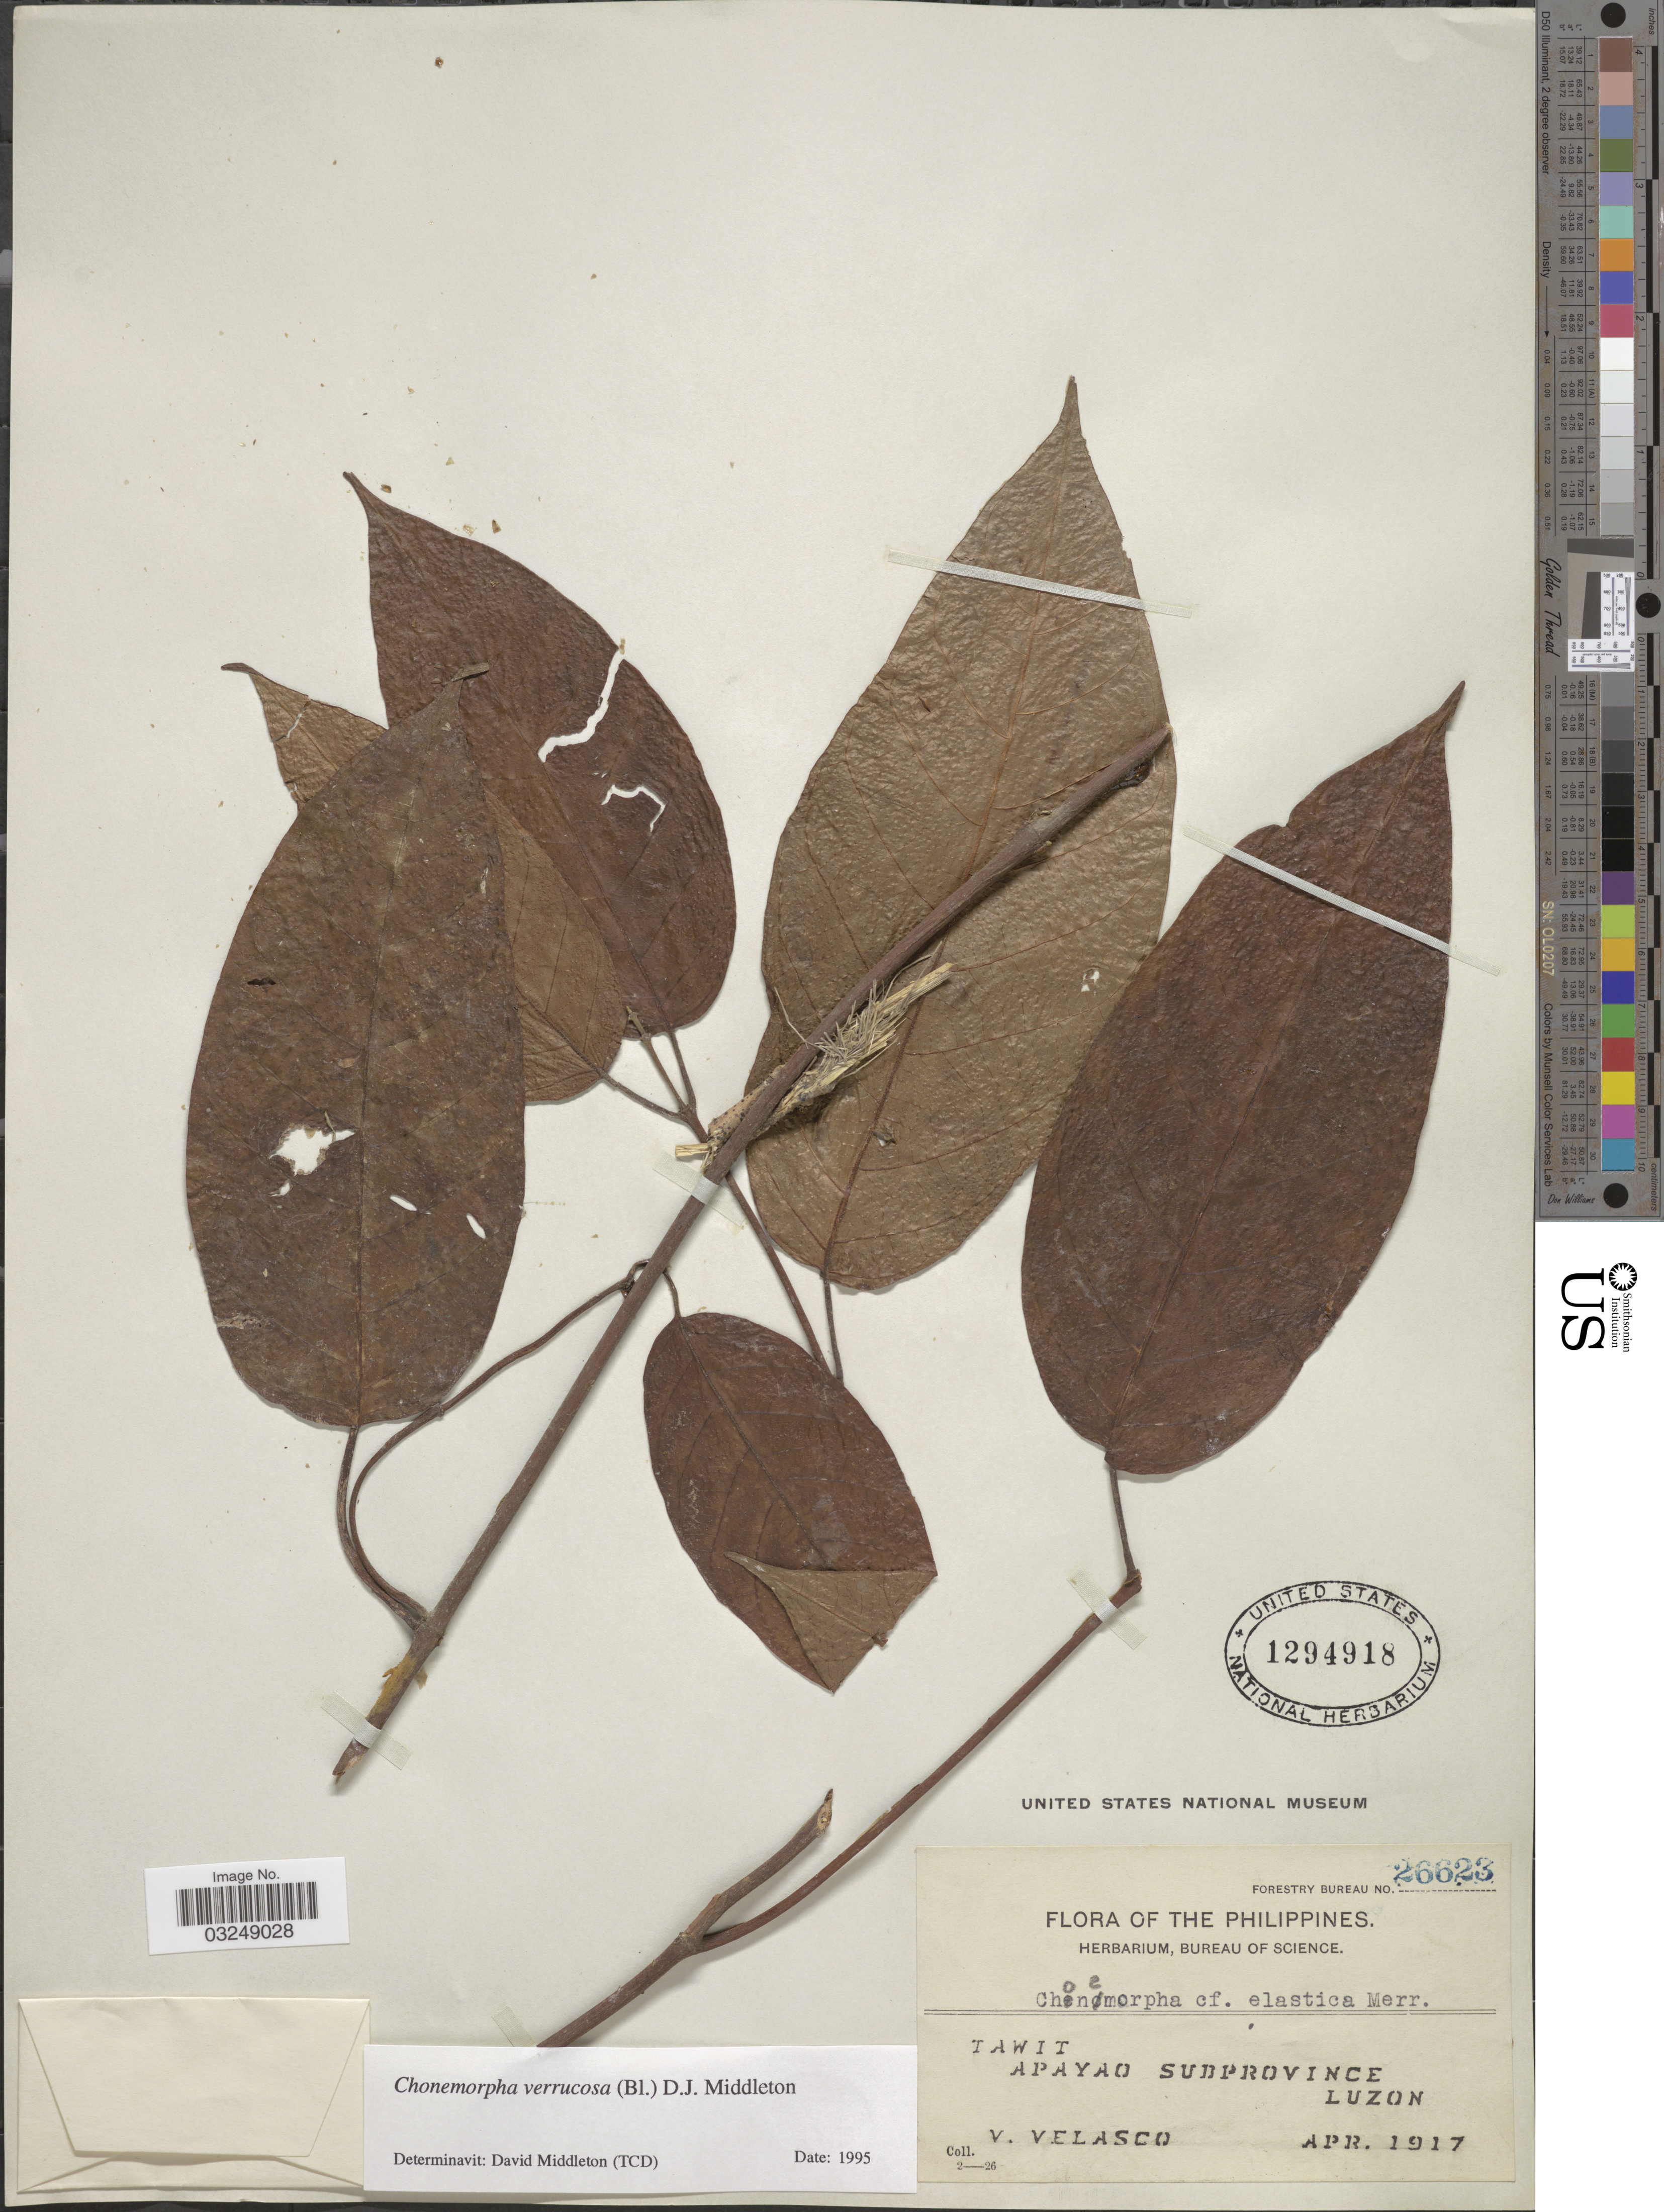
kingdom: Plantae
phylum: Tracheophyta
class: Magnoliopsida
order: Gentianales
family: Apocynaceae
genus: Chonemorpha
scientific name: Chonemorpha verrucosa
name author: (Blume) D.J. Middleton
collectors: V. Velasco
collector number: Forestry Bureau 26623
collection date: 1917-04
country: Philippines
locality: Tawit, Apayao Subprovince, Luzon.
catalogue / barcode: US 1294918